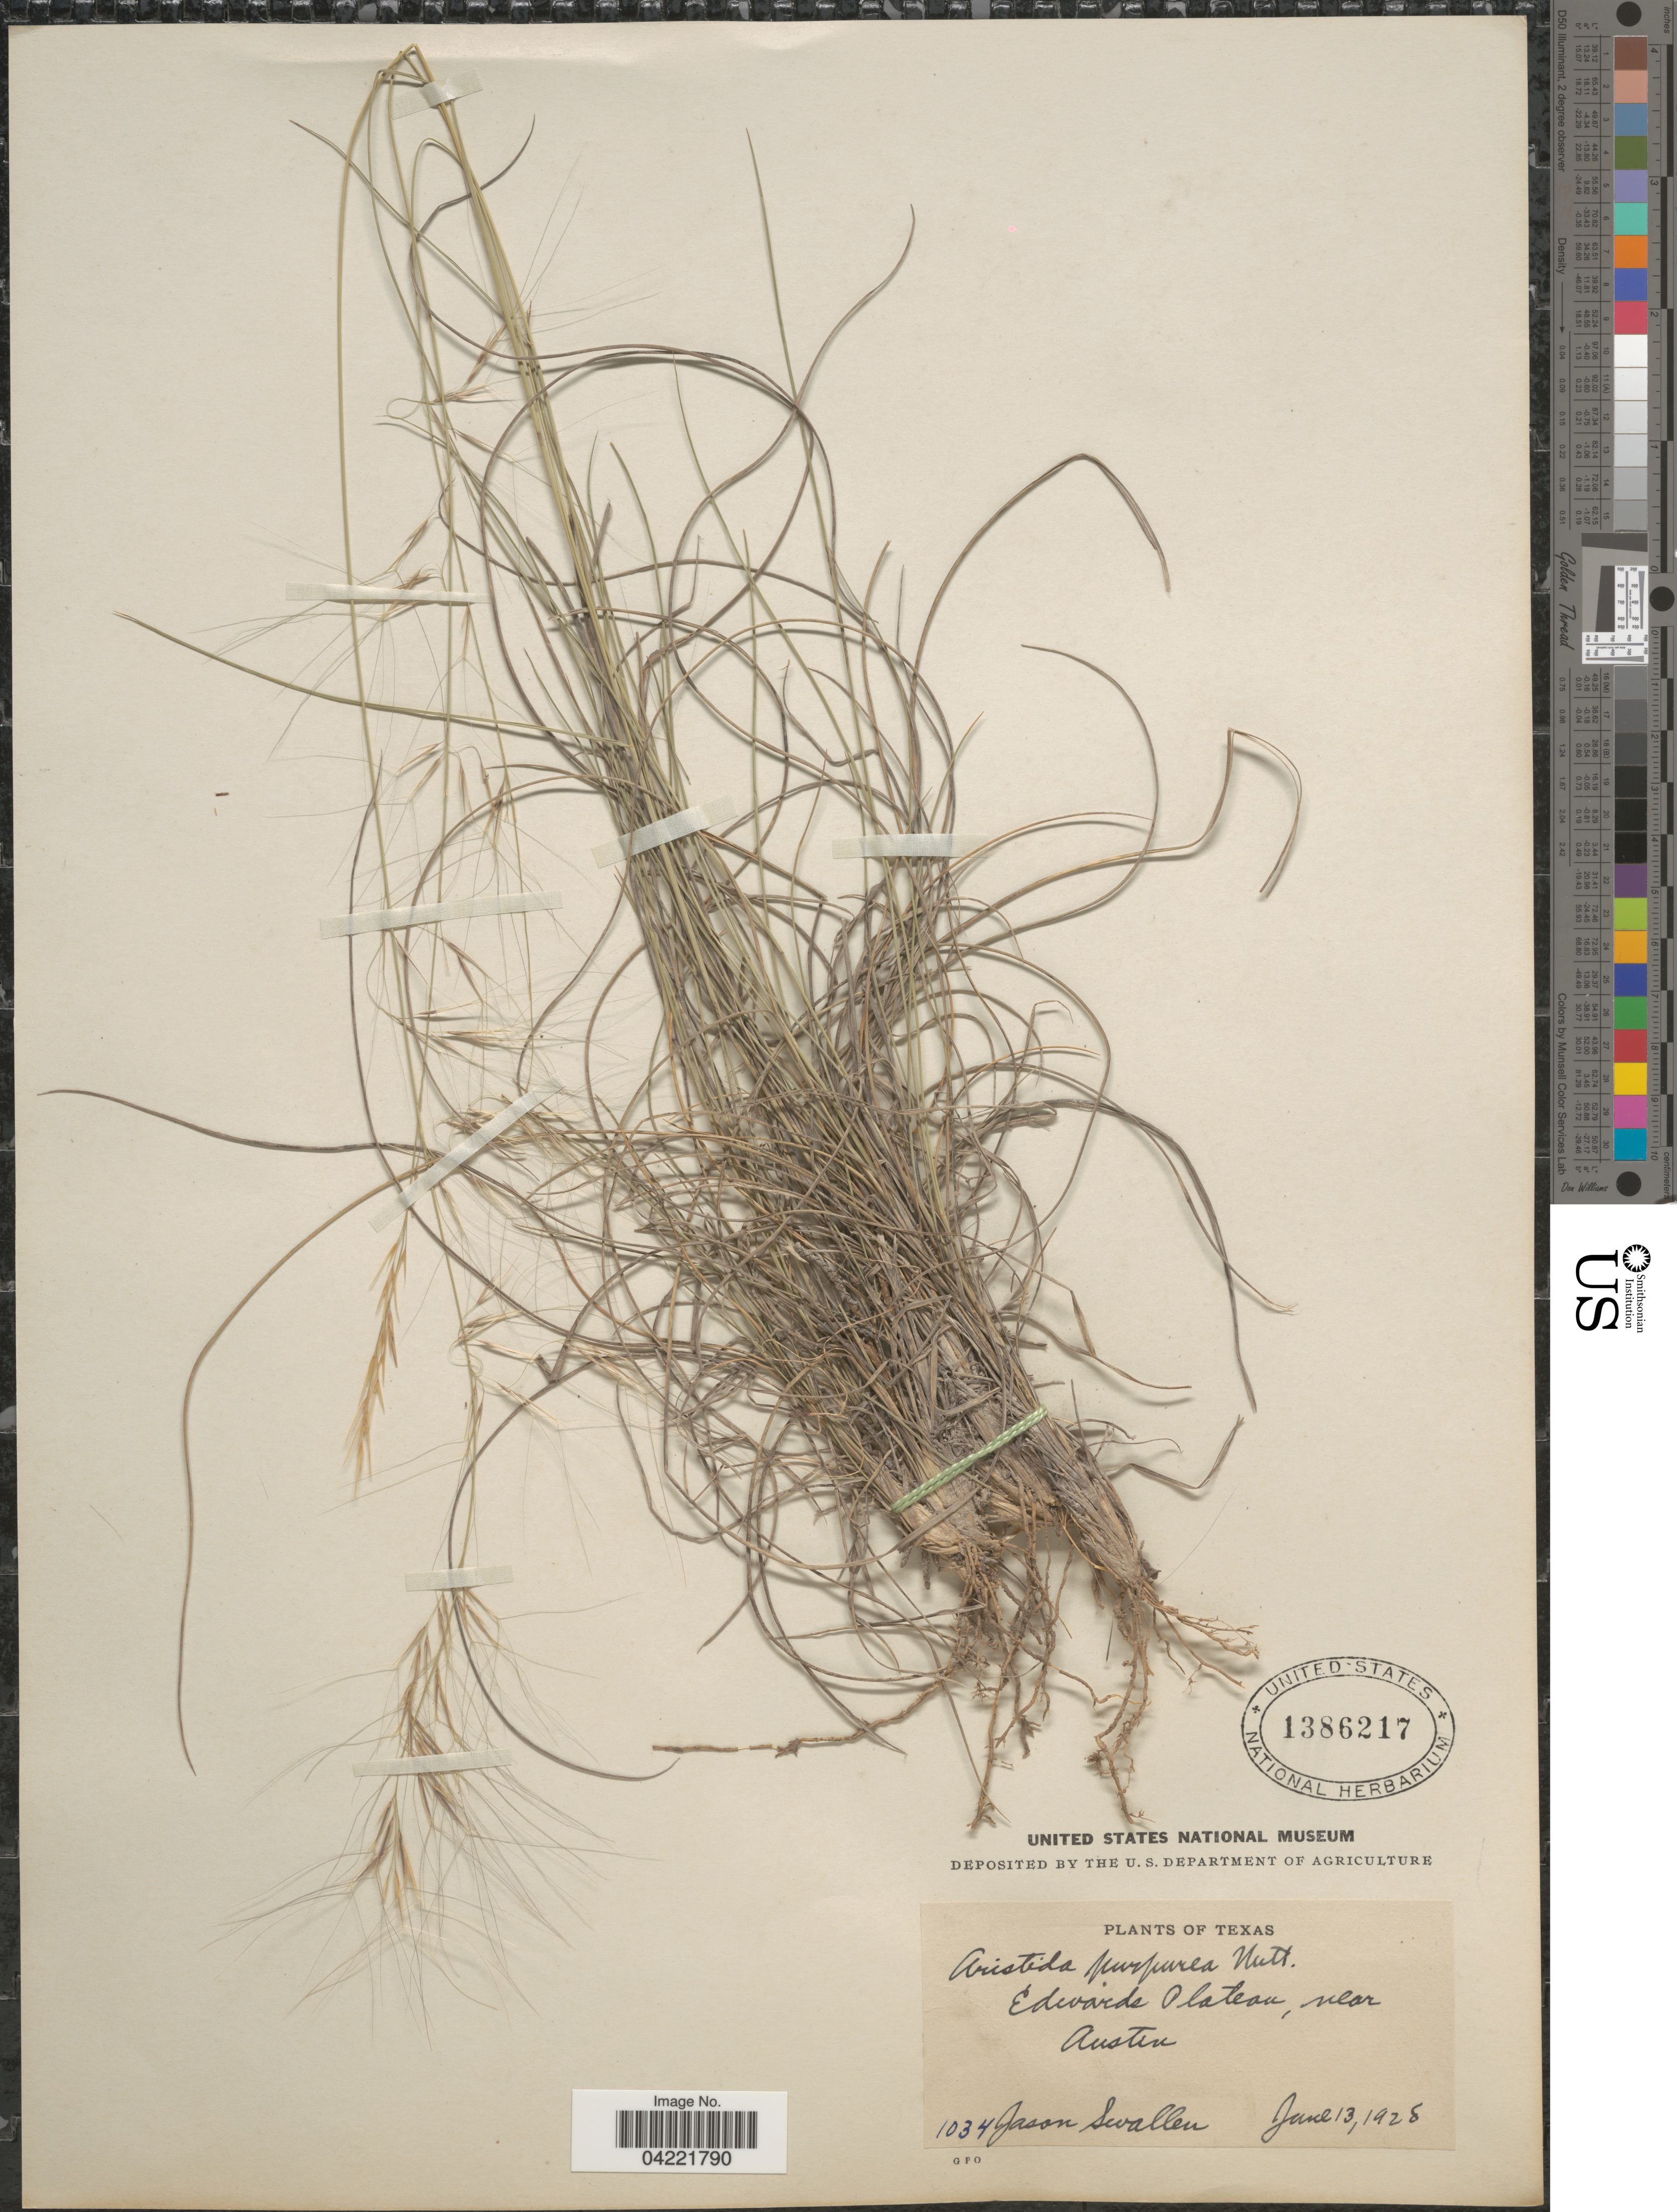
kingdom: Plantae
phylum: Tracheophyta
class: Liliopsida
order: Poales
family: Poaceae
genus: Aristida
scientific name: Aristida purpurea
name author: Nutt.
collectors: J. R. Swallen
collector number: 1034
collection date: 1928-06-13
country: United States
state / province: Texas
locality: Edwards Plateau, near Austin.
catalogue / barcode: US 1386217